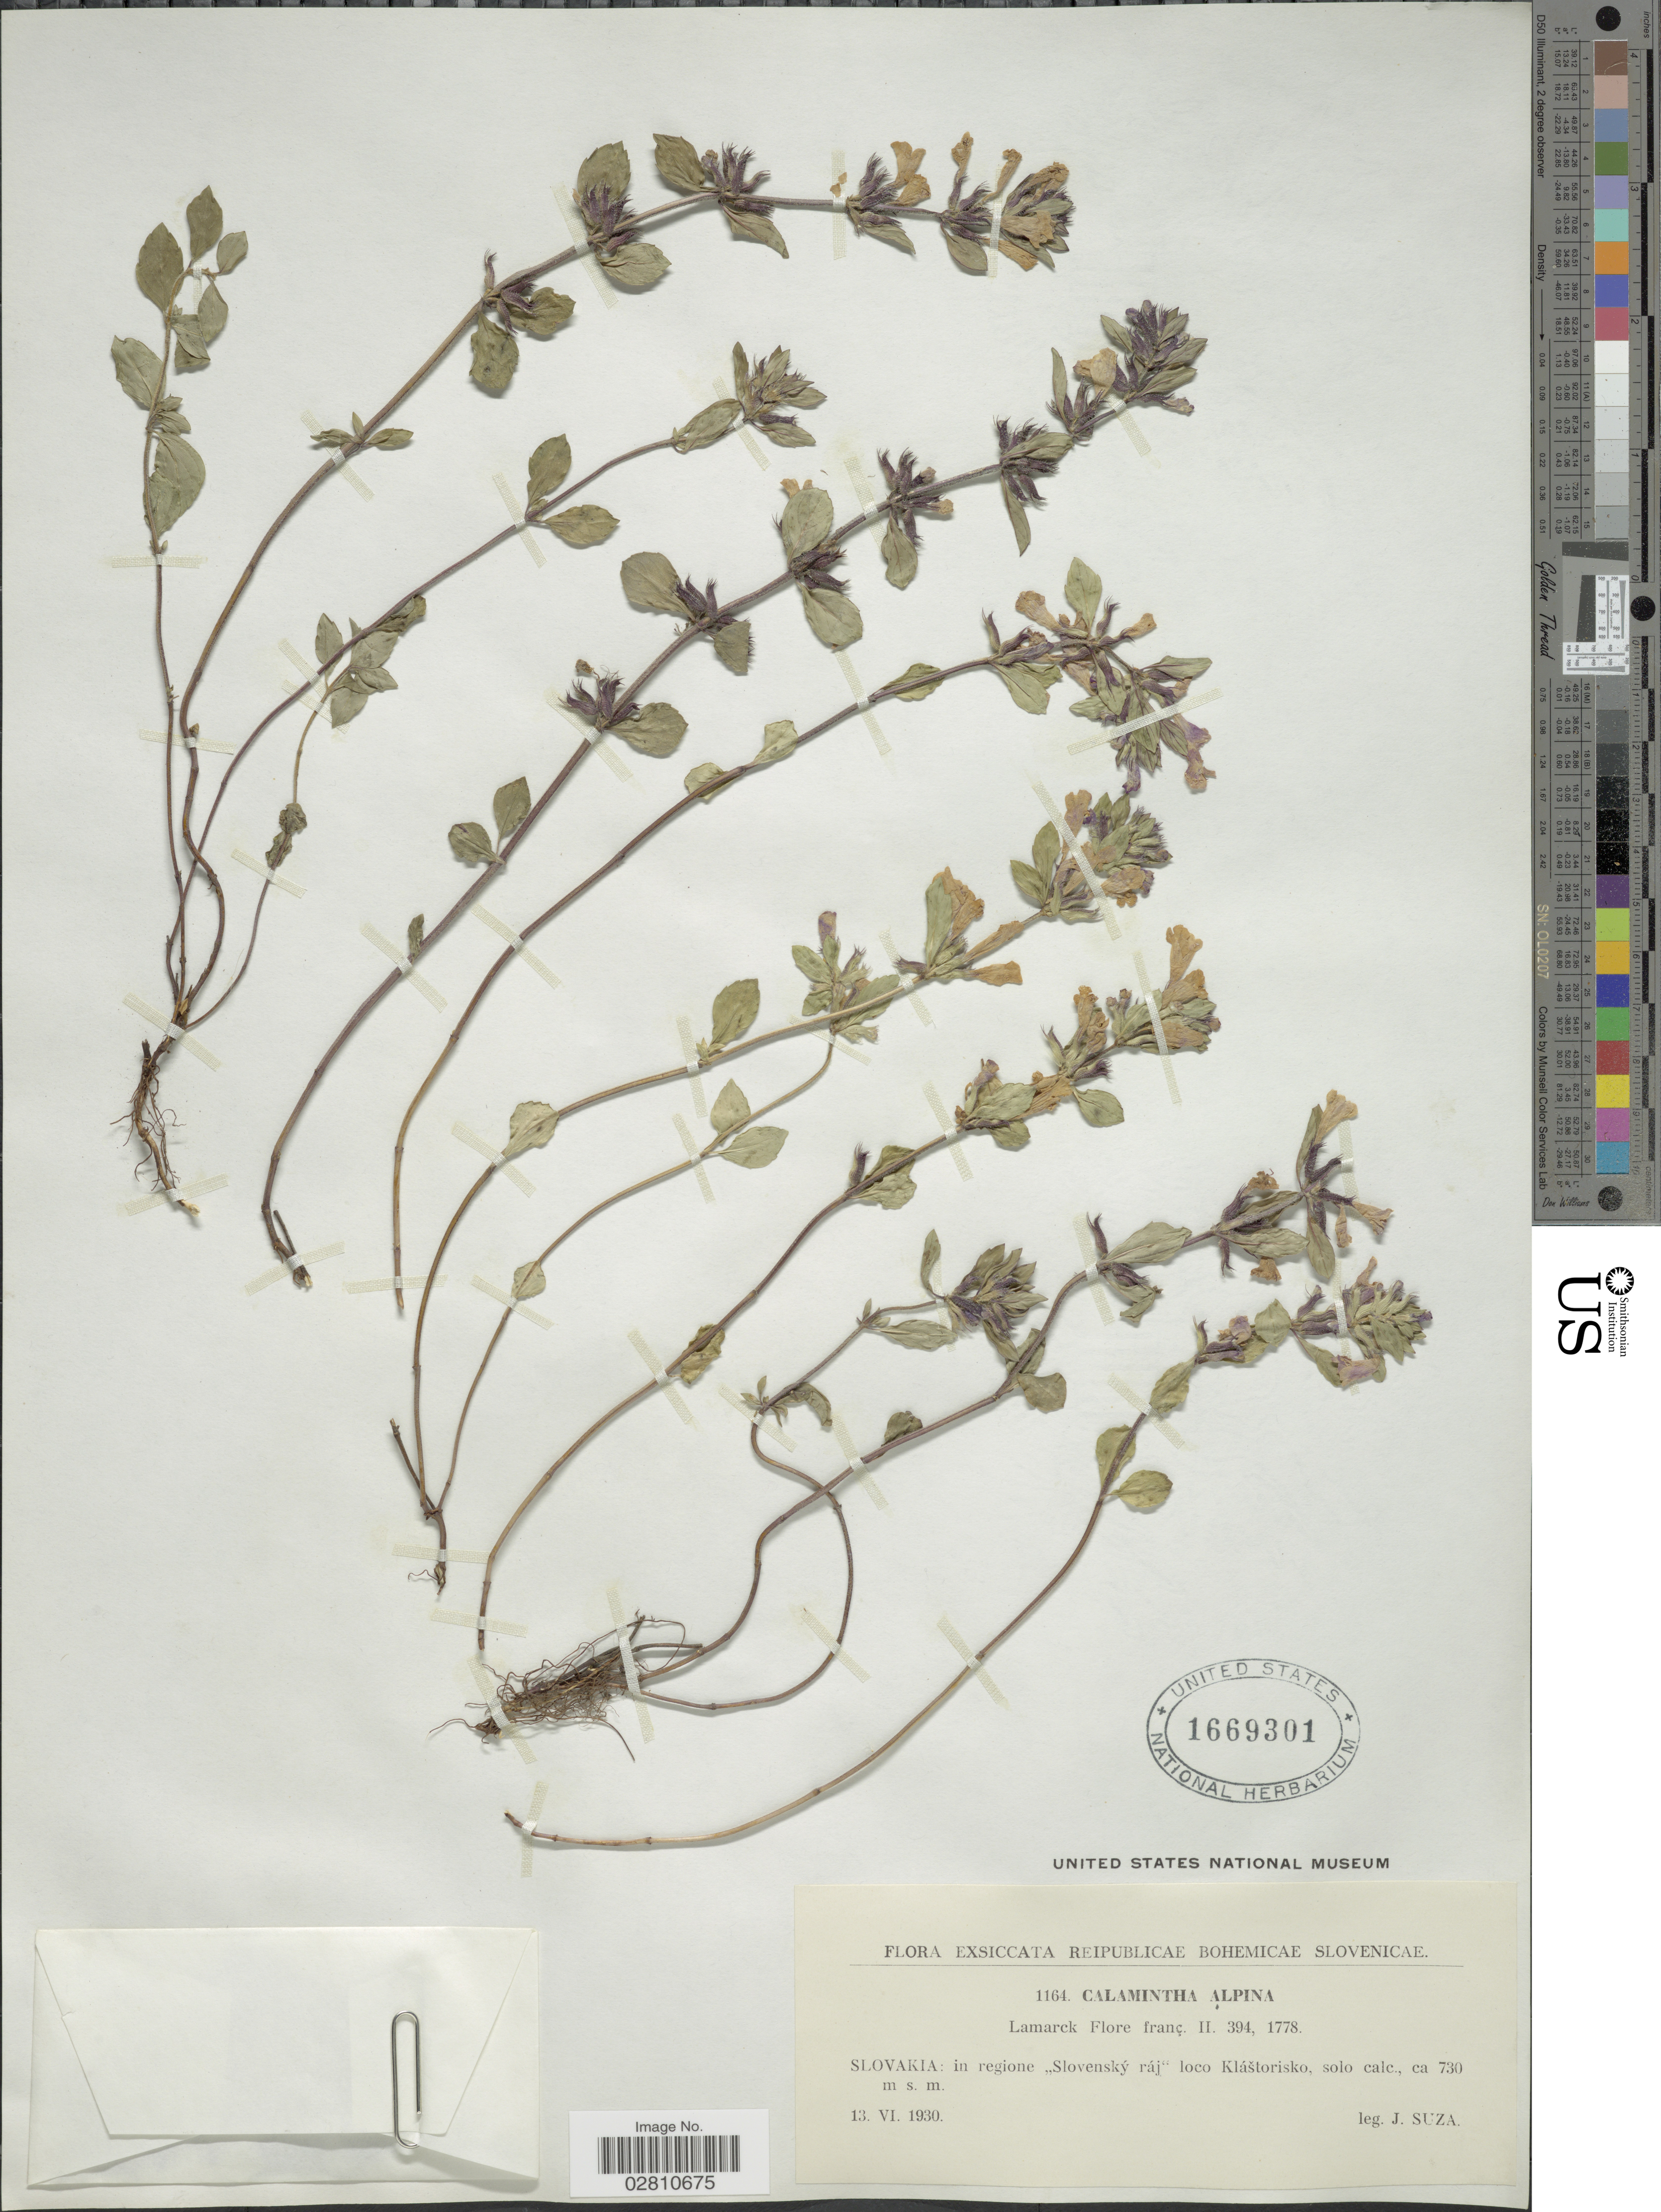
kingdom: Plantae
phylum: Tracheophyta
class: Magnoliopsida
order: Lamiales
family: Lamiaceae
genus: Clinopodium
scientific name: Clinopodium alpinum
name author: (L.) Kuntze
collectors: J. Suza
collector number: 1164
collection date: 1930-06-13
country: Slovakia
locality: Slovakia: in regione, Slovensky raj, loco Klastorisko, solo calc., Reipublicae Bohemicae Slovenicae.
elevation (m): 730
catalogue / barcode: US 1669301